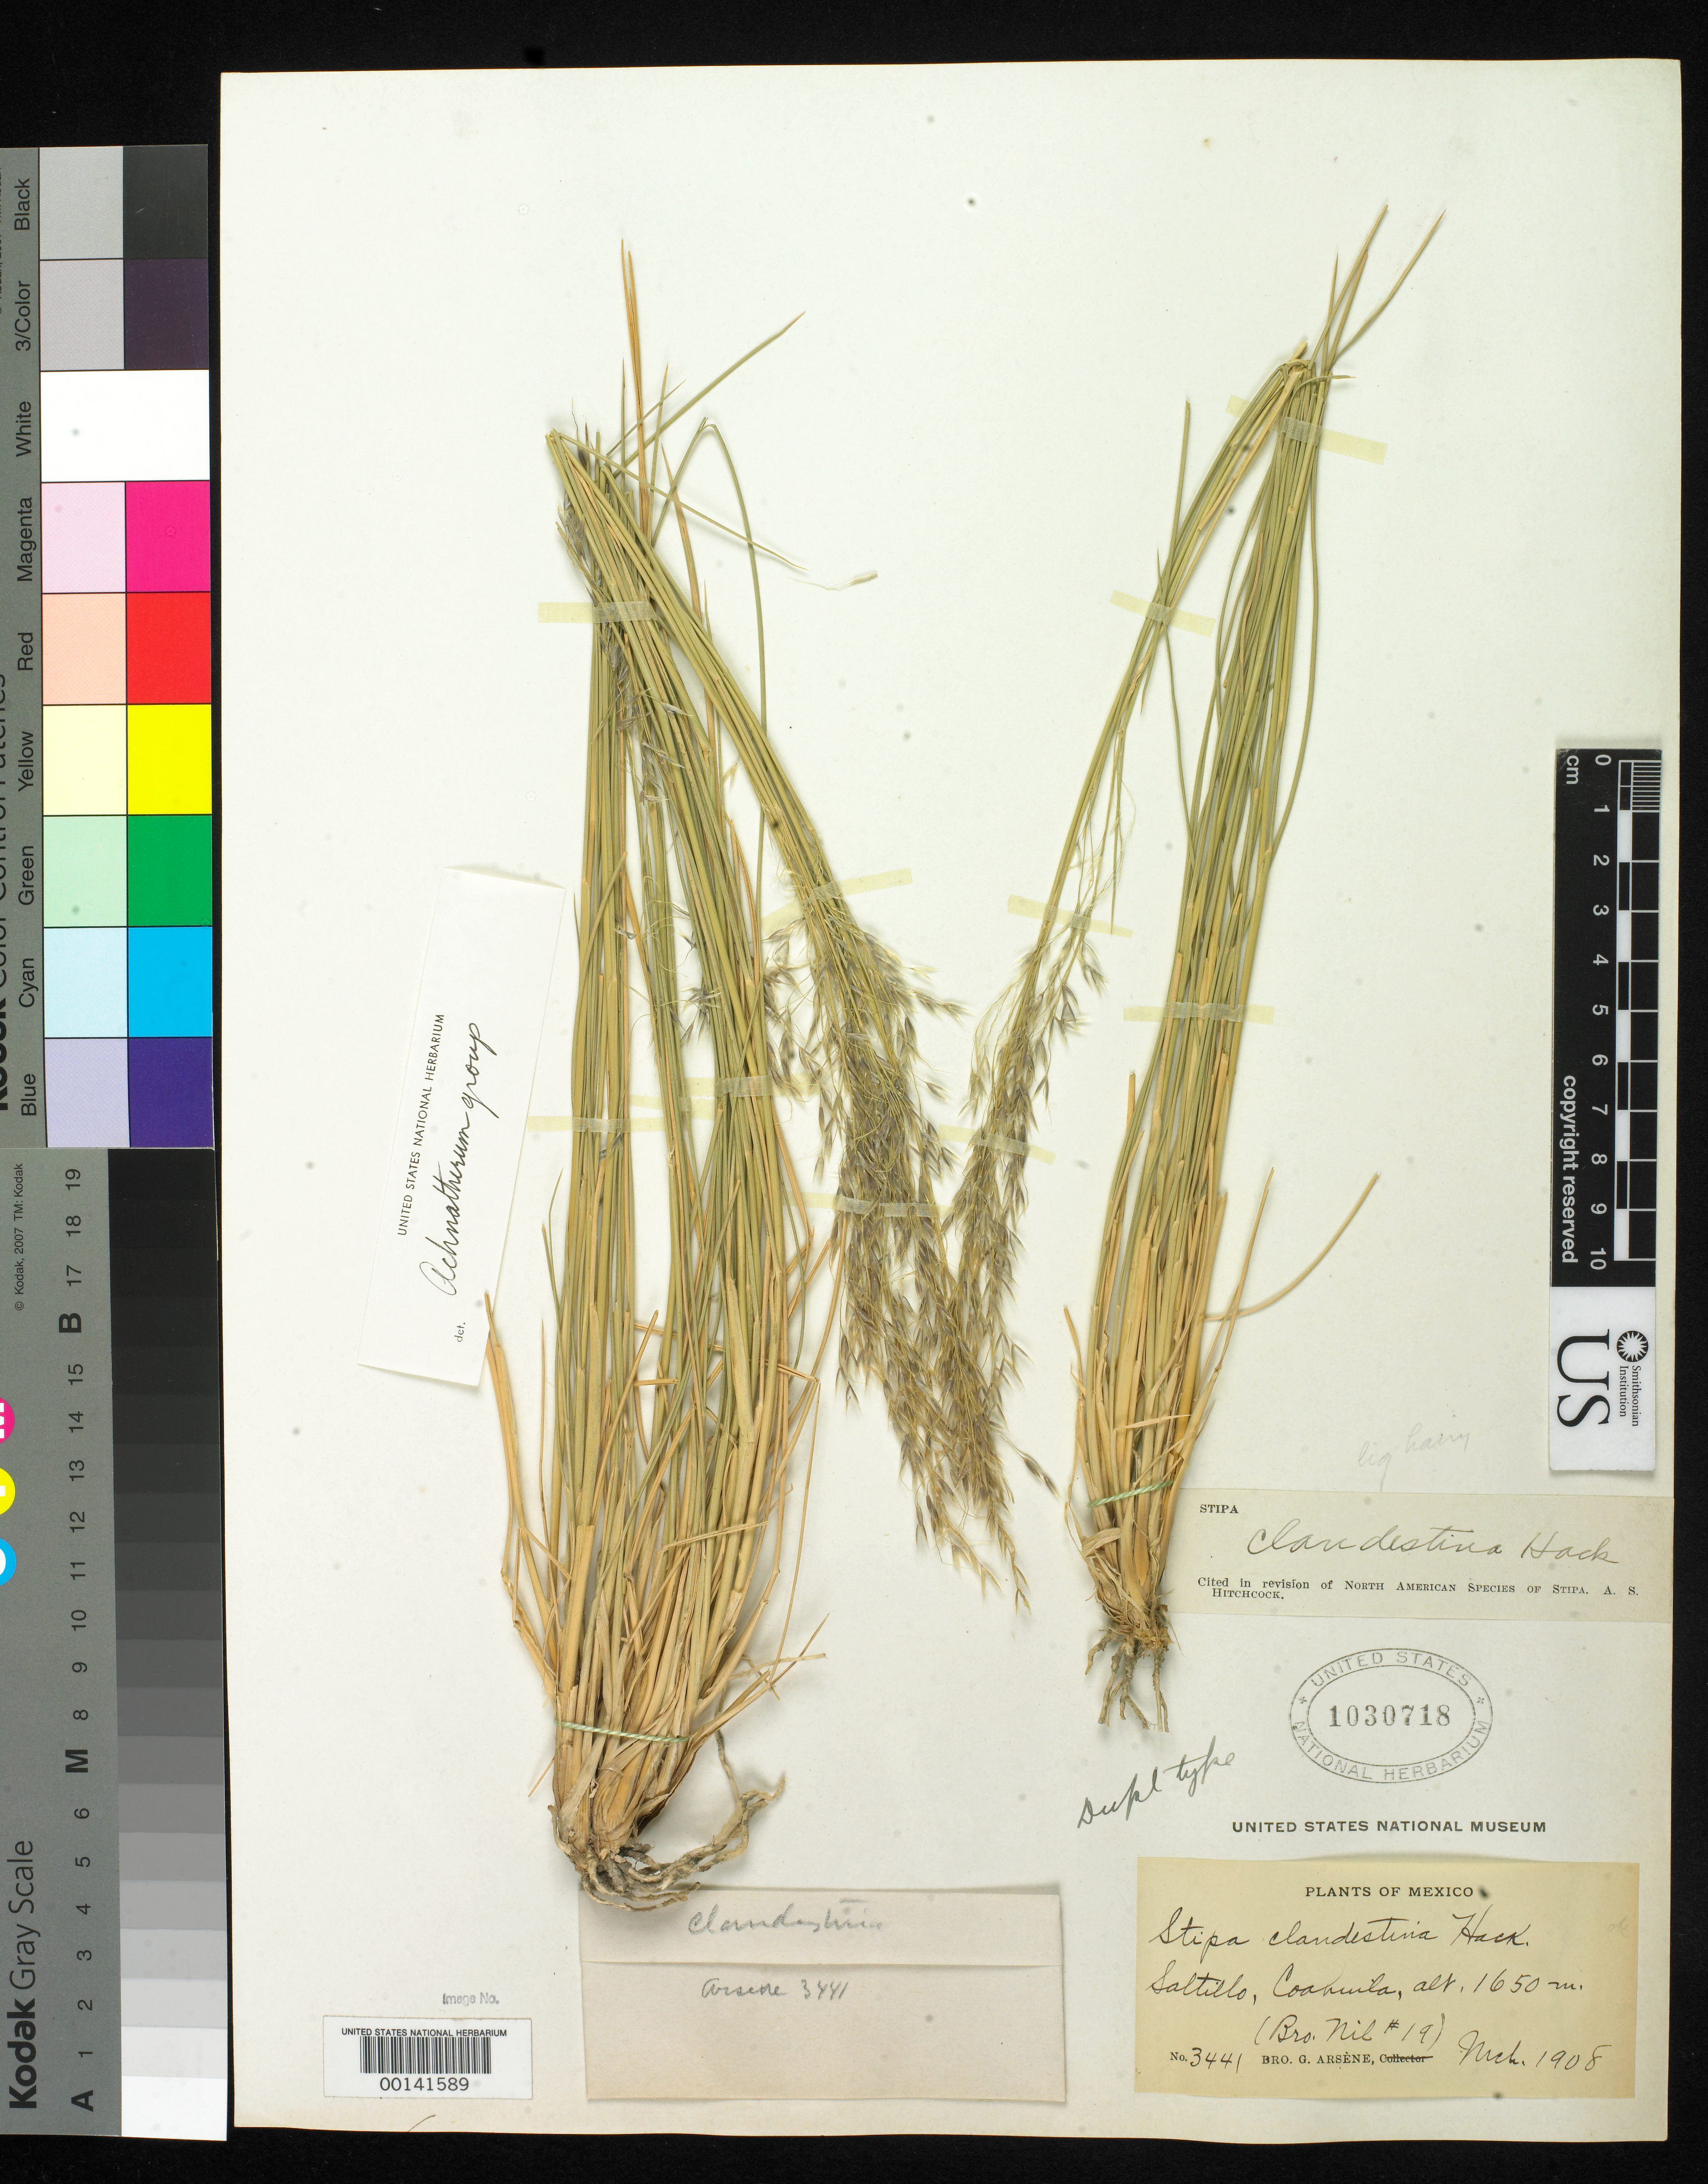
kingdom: Plantae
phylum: Tracheophyta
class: Liliopsida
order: Poales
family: Poaceae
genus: Stipa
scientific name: Stipa clandestina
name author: Hack.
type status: Syntype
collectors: Bro. G. Arsène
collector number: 3441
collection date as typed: Mar 1908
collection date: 1908-03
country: Mexico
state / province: Coahuila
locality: Saltillo.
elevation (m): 1650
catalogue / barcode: US 1030718